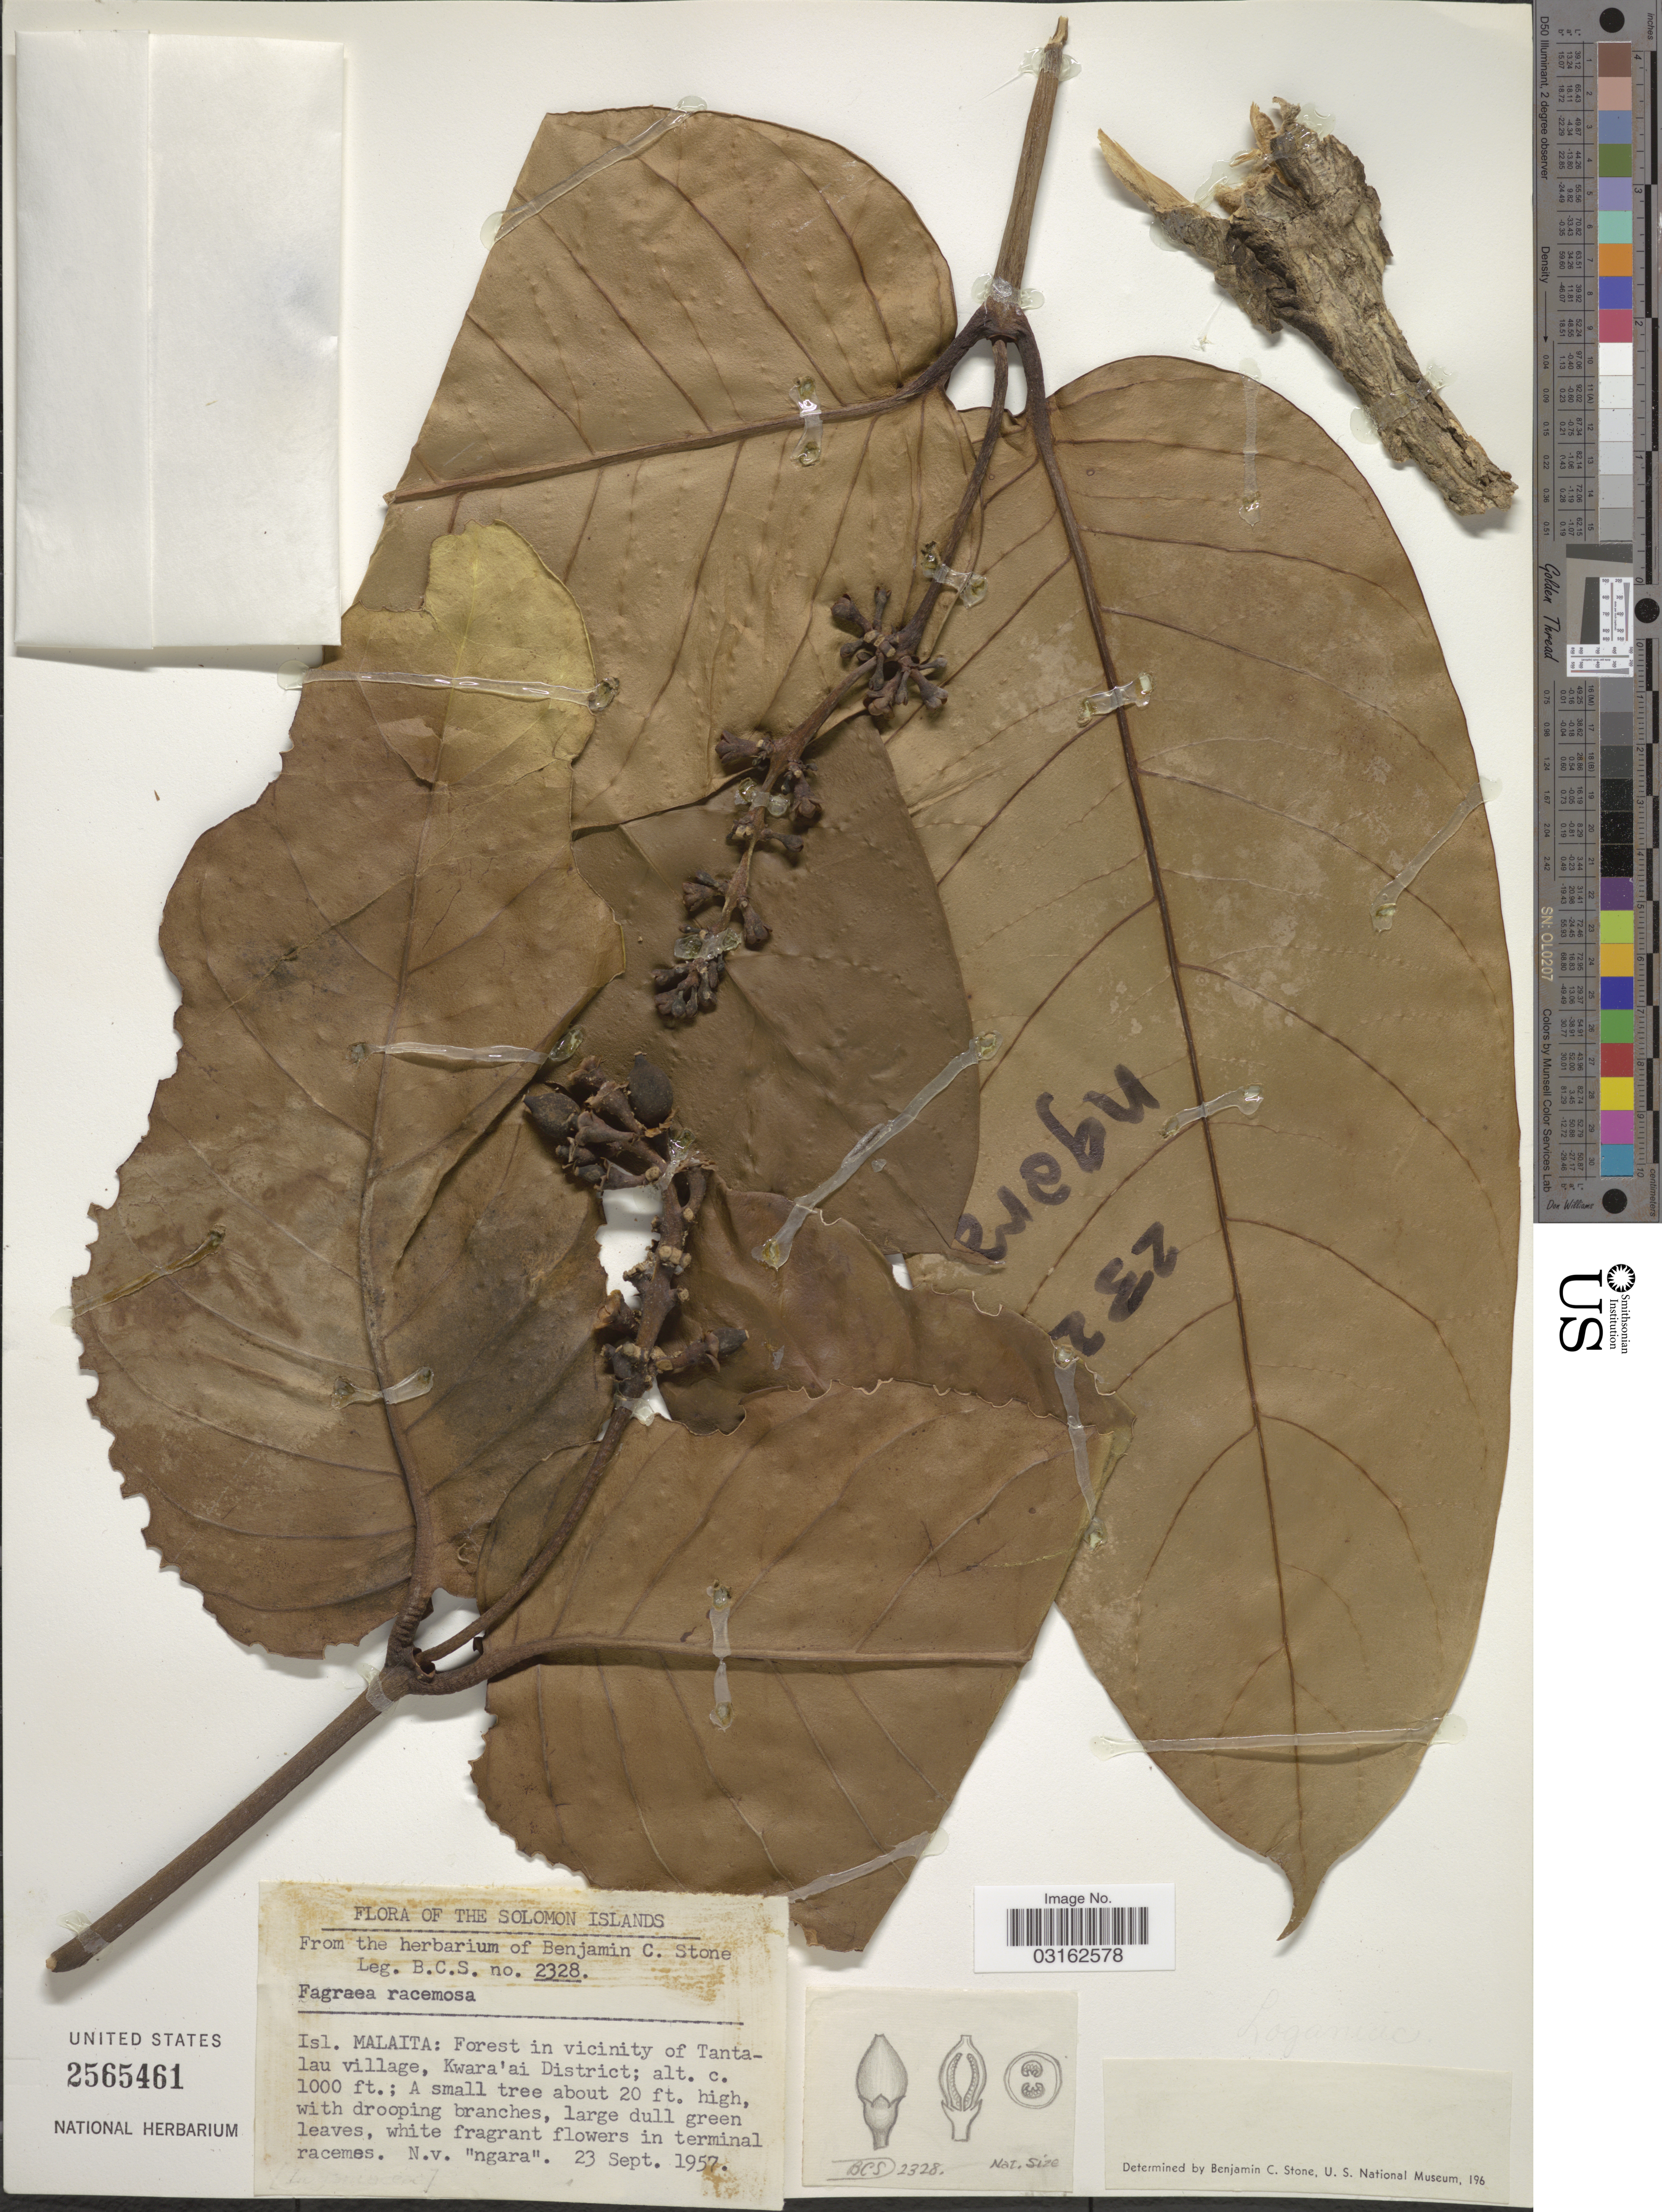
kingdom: Plantae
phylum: Tracheophyta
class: Magnoliopsida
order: Gentianales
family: Gentianaceae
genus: Fagraea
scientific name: Fagraea racemosa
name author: Jack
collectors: B. C. Stone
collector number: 2328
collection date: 1957-09-23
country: Solomon Islands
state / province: Solomon Islands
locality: The Solomon Islands. Isl. Malaita: Forest in vicinity of Tantalau village, Kwara'ai District.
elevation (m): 305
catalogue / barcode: US 2565461